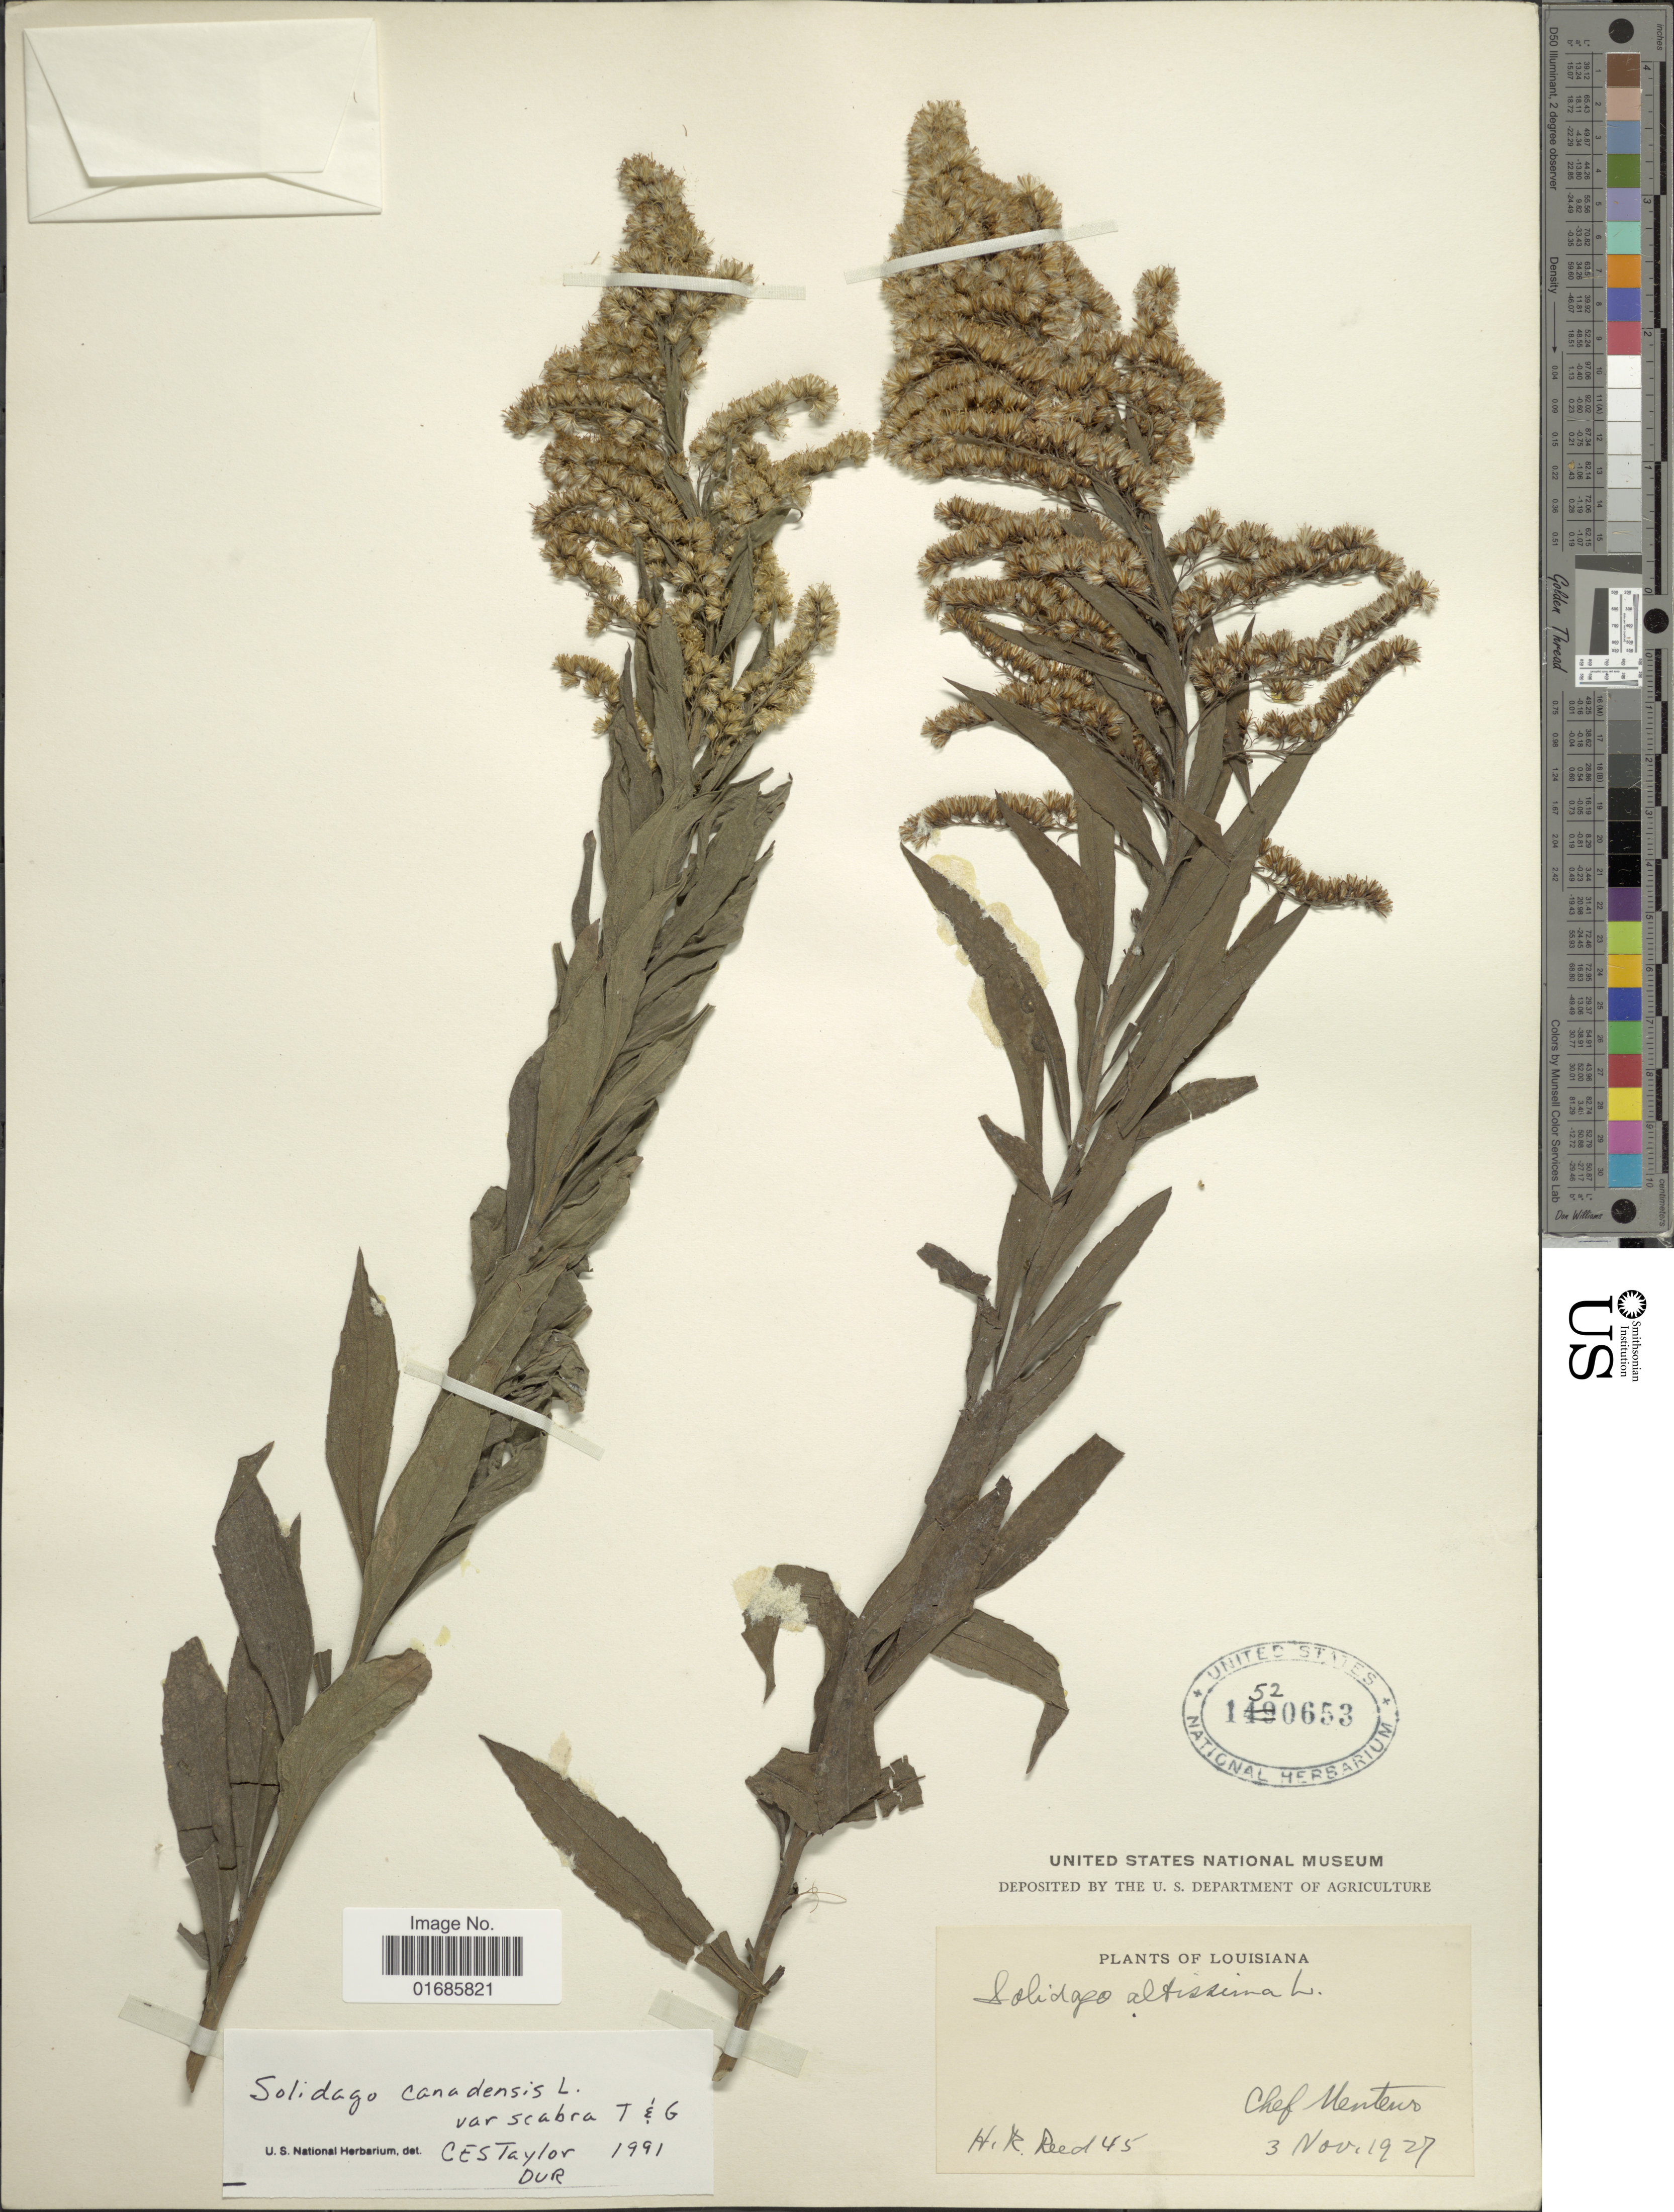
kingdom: Plantae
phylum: Tracheophyta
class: Magnoliopsida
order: Asterales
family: Asteraceae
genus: Solidago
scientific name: Solidago canadensis var. scabra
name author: (Muhl. ex Willd.) Torr. & A. Gray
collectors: H. Reed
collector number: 45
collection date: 1927-11-03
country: United States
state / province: Louisiana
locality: Chef Menteur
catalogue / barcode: US 1520653